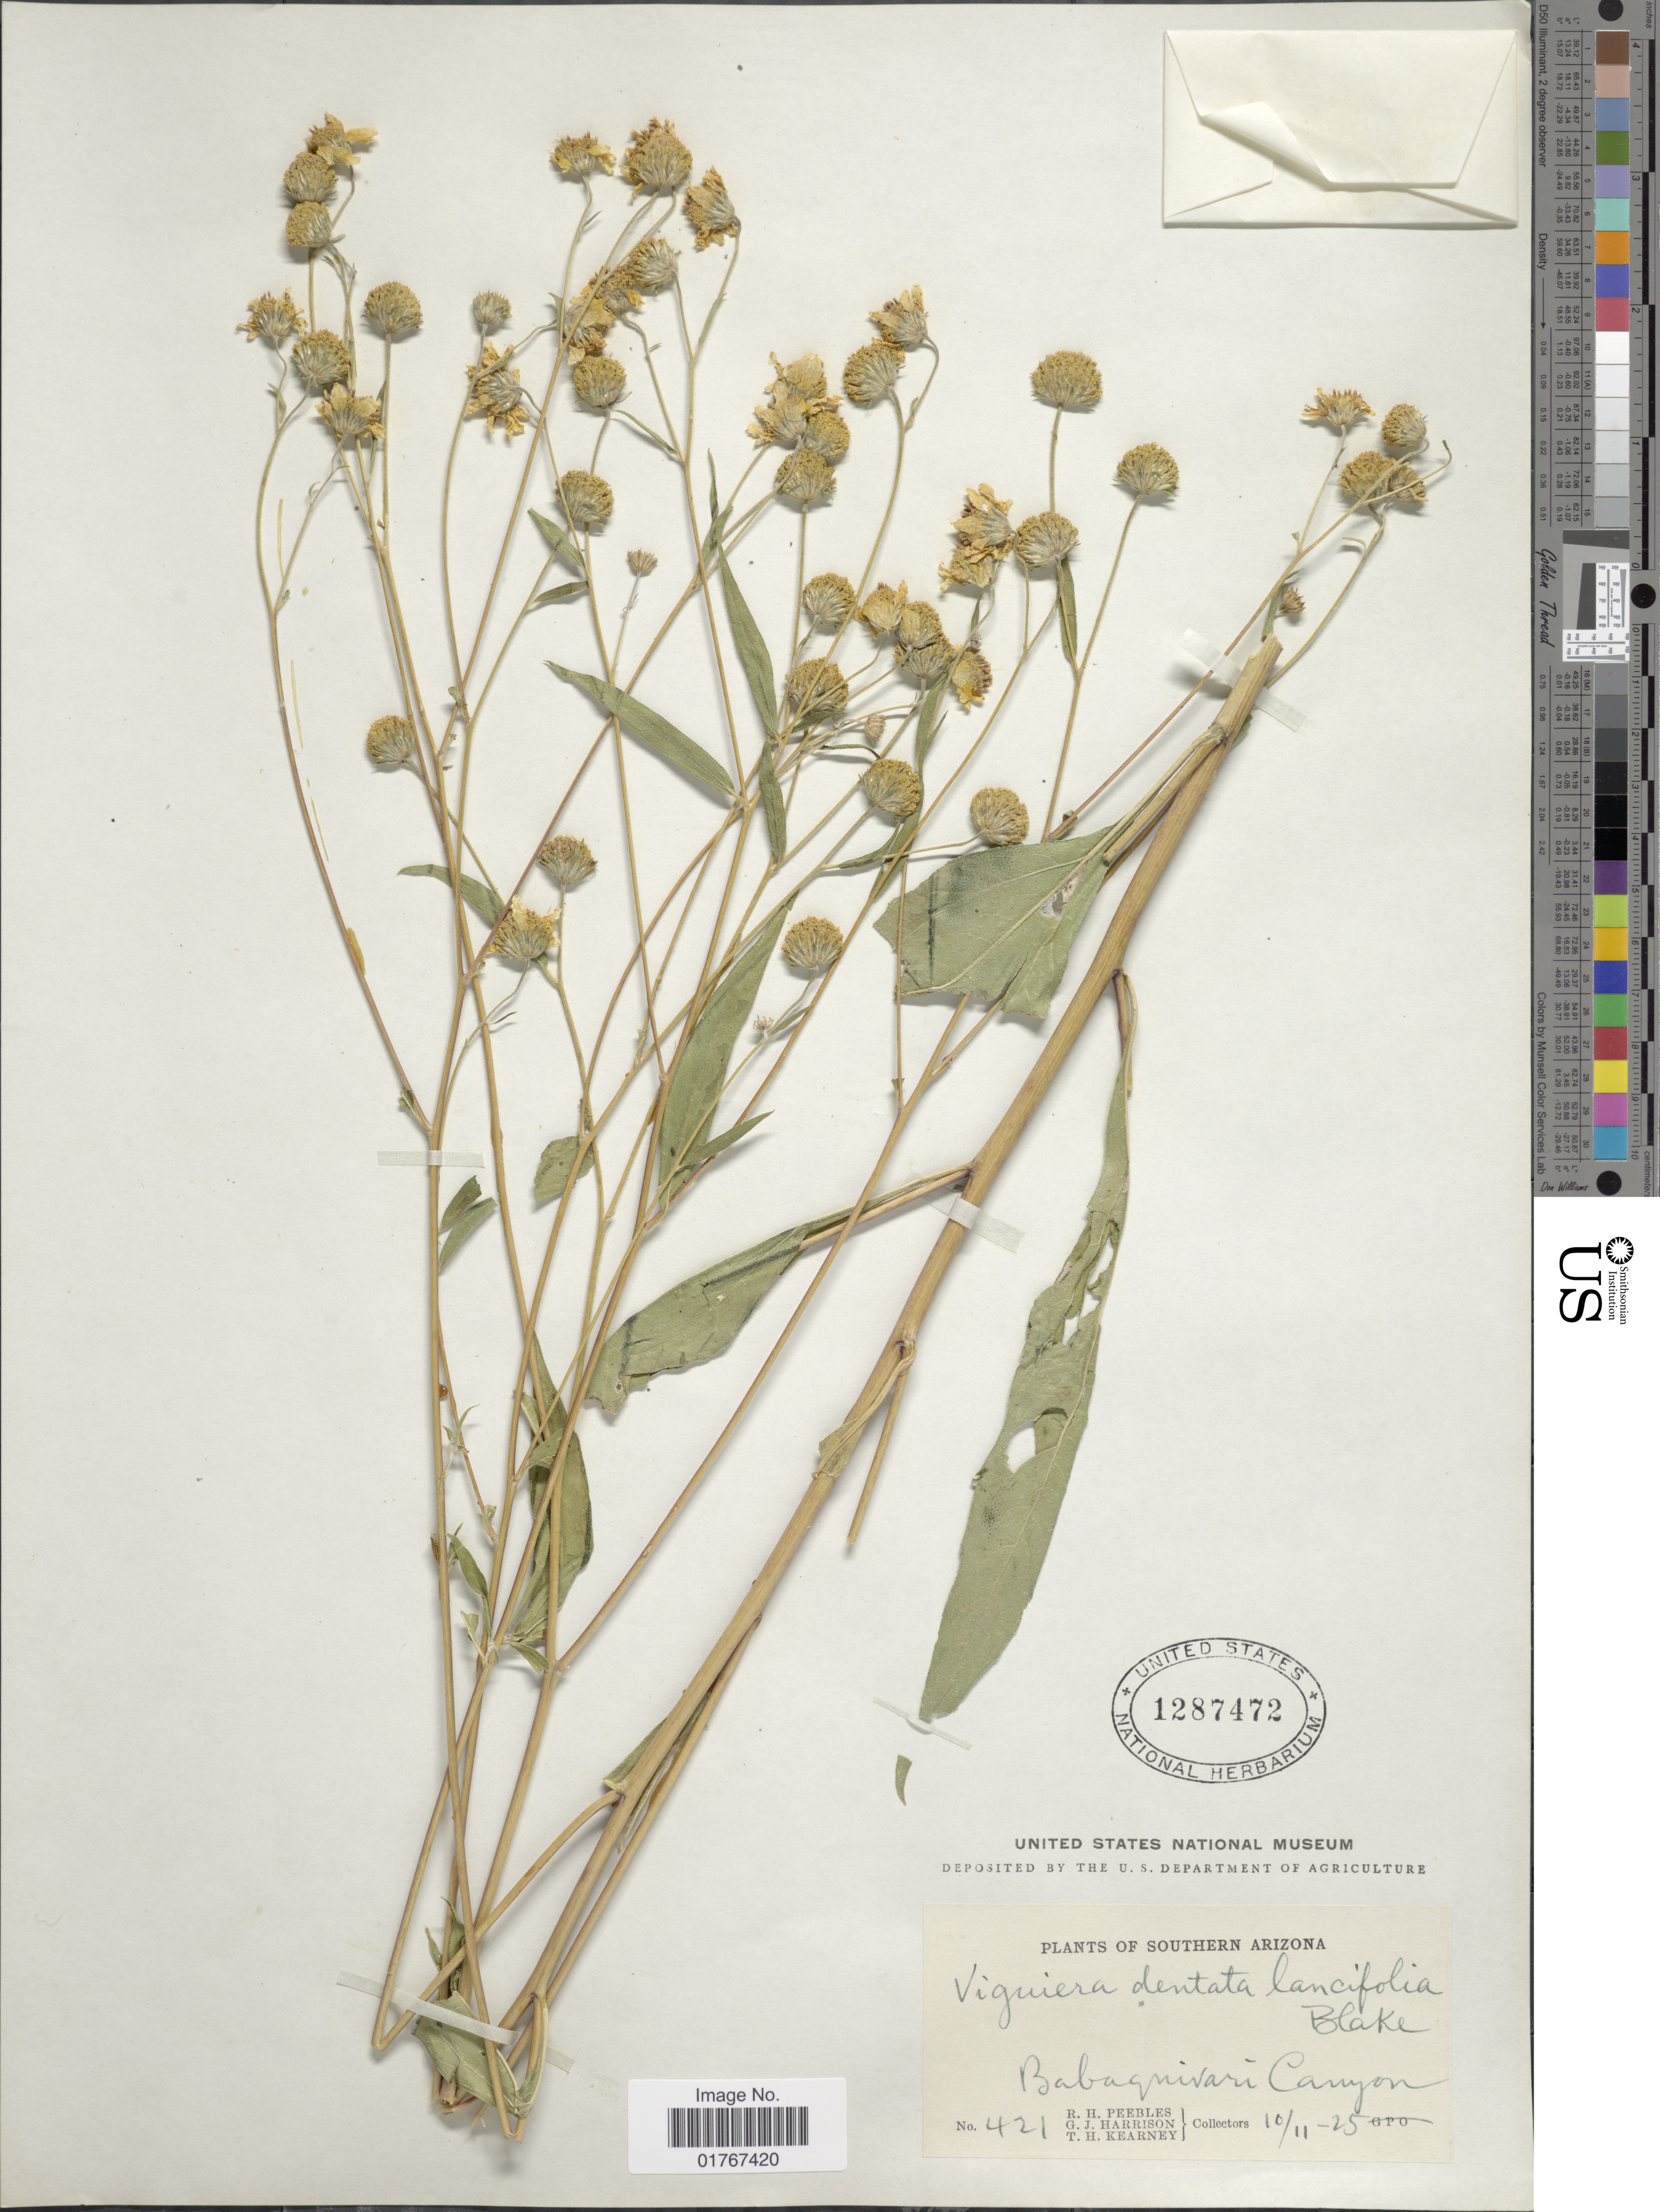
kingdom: Plantae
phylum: Tracheophyta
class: Magnoliopsida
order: Asterales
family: Asteraceae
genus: Viguiera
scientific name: Viguiera dentata var. lancifolia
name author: S.F. Blake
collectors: R. H. Peebles, G. J. Harrison & T. H. Kearney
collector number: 421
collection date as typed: Transcribed d/m/y: 11/10/25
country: United States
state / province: Arizona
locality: Southern Arizona, Baboquivari Canyon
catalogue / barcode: US 1287472